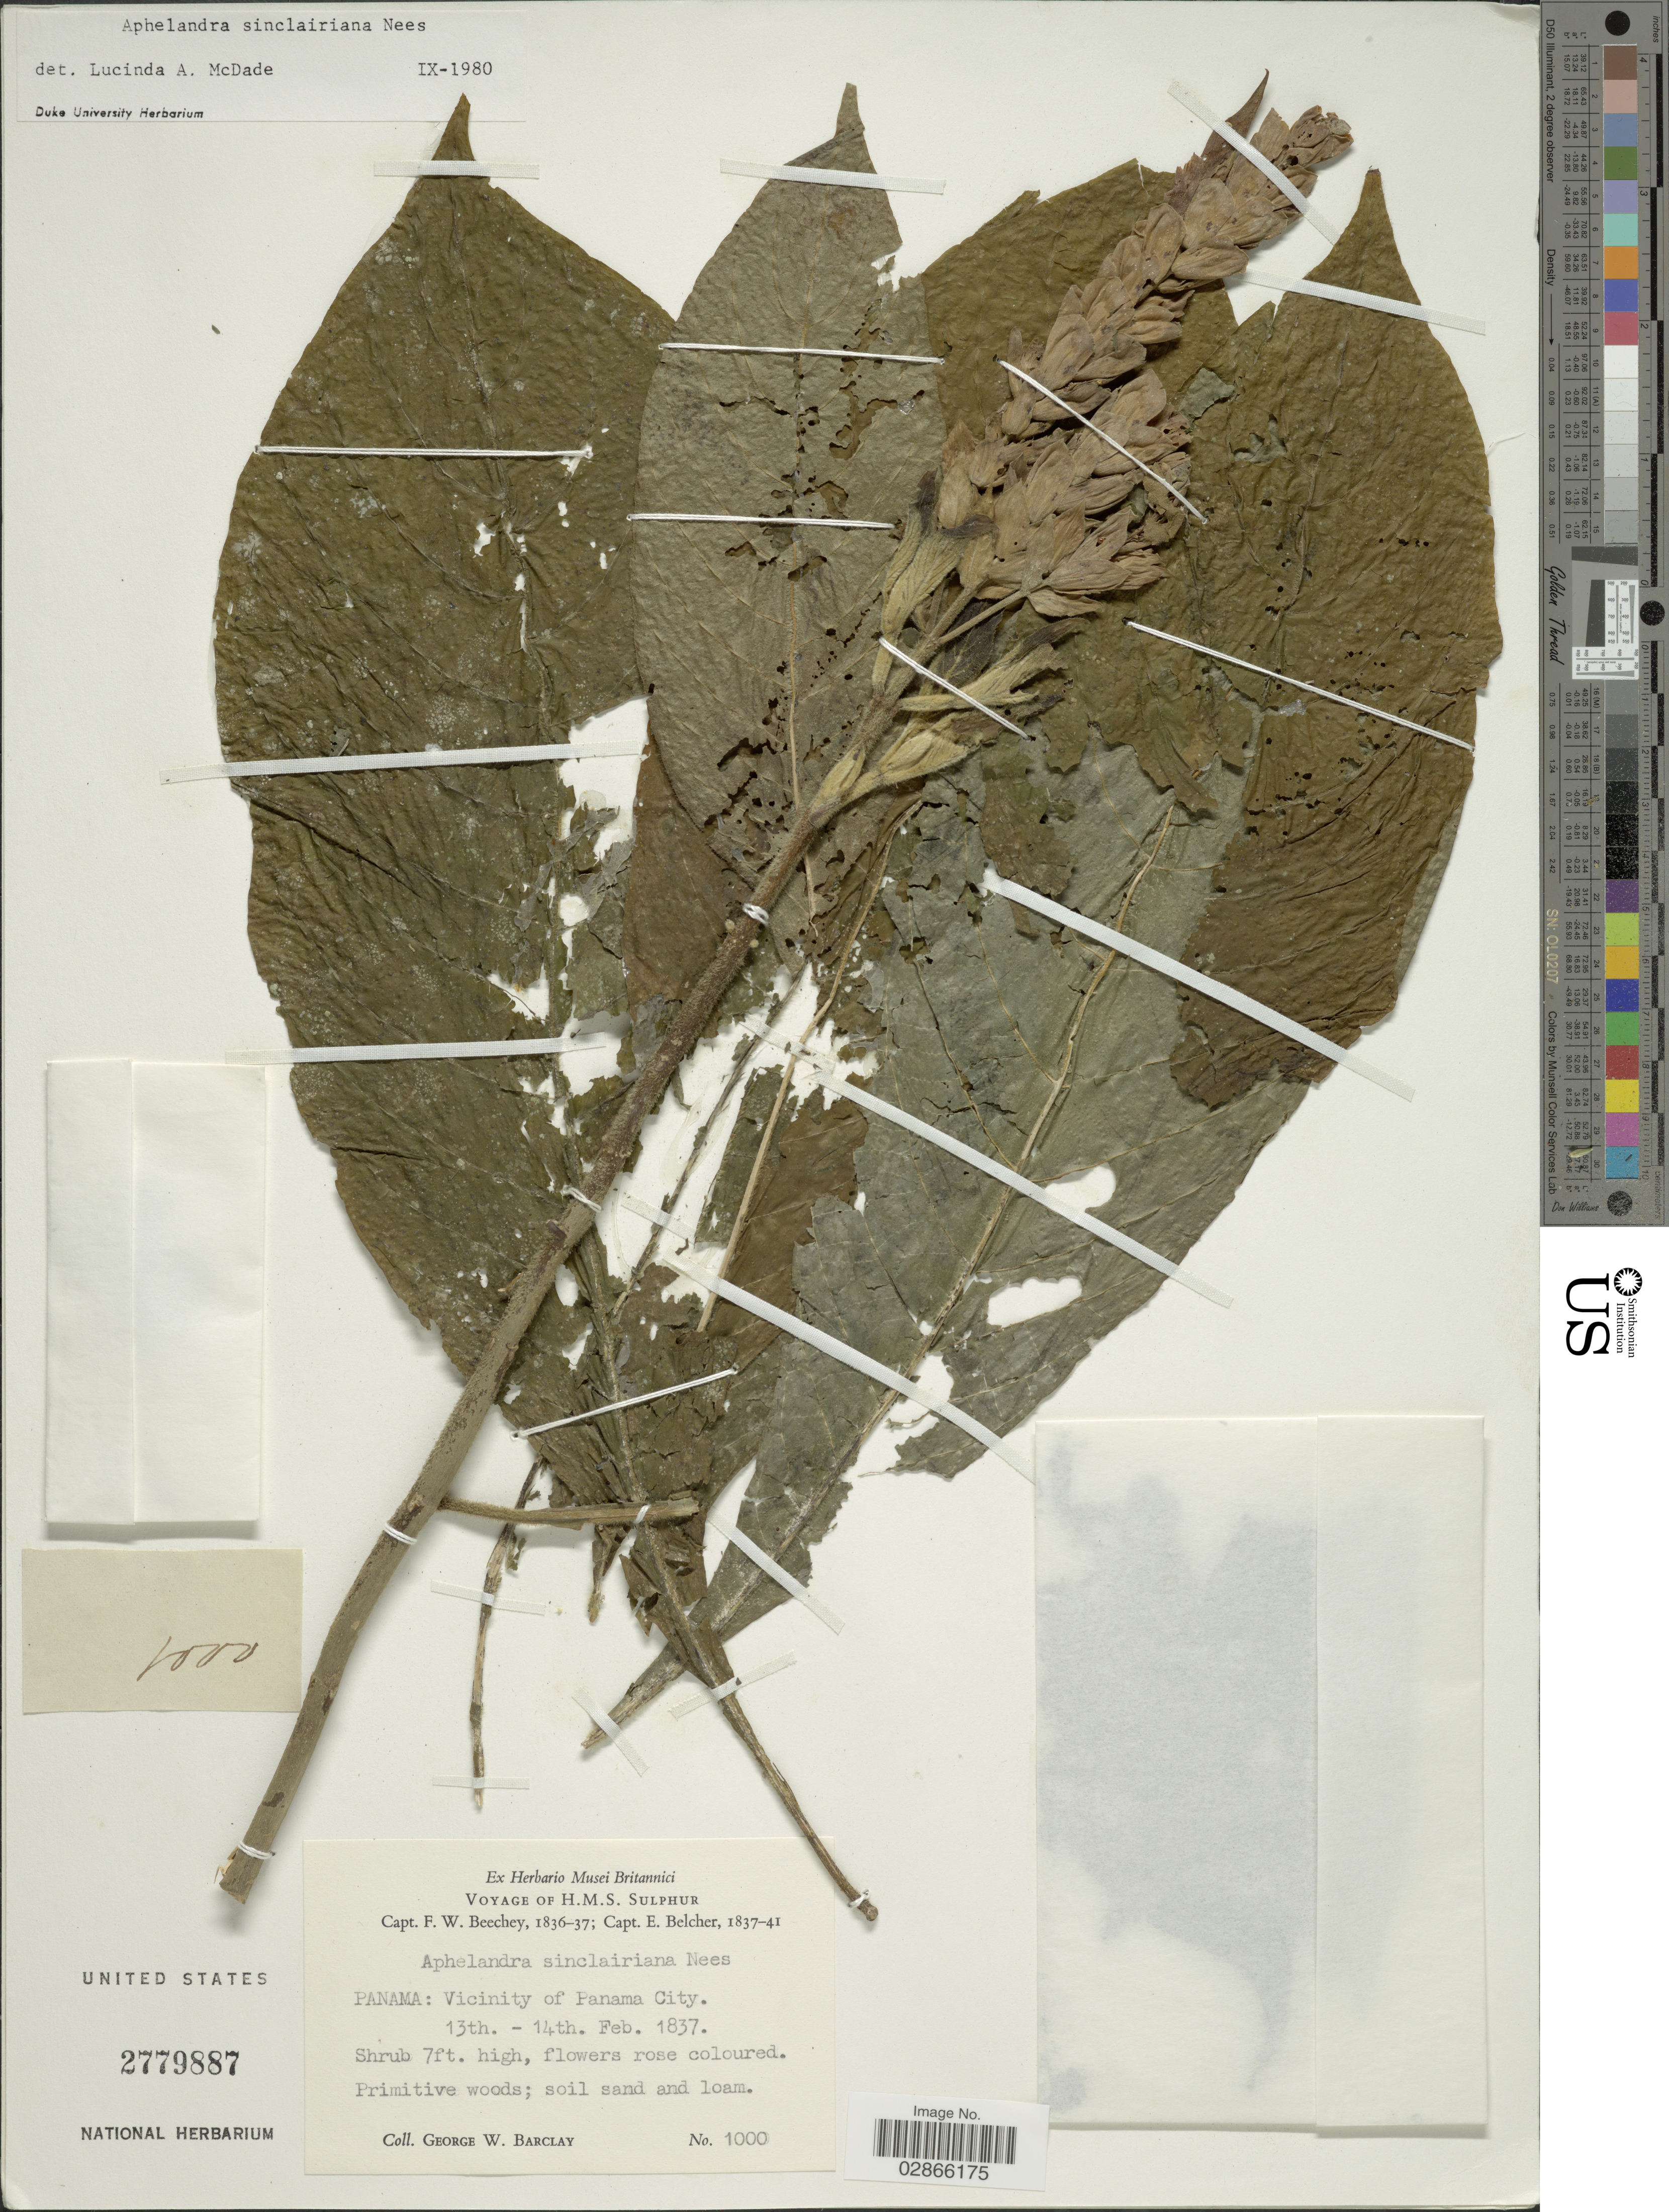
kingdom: Plantae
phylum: Tracheophyta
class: Magnoliopsida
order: Lamiales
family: Acanthaceae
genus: Aphelandra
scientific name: Aphelandra sinclairiana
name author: Nees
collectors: G. W. Barclay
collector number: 1000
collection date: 1837-02-13/1837-02-14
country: Panama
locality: Vicinity of Panama City.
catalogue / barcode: US 2779887